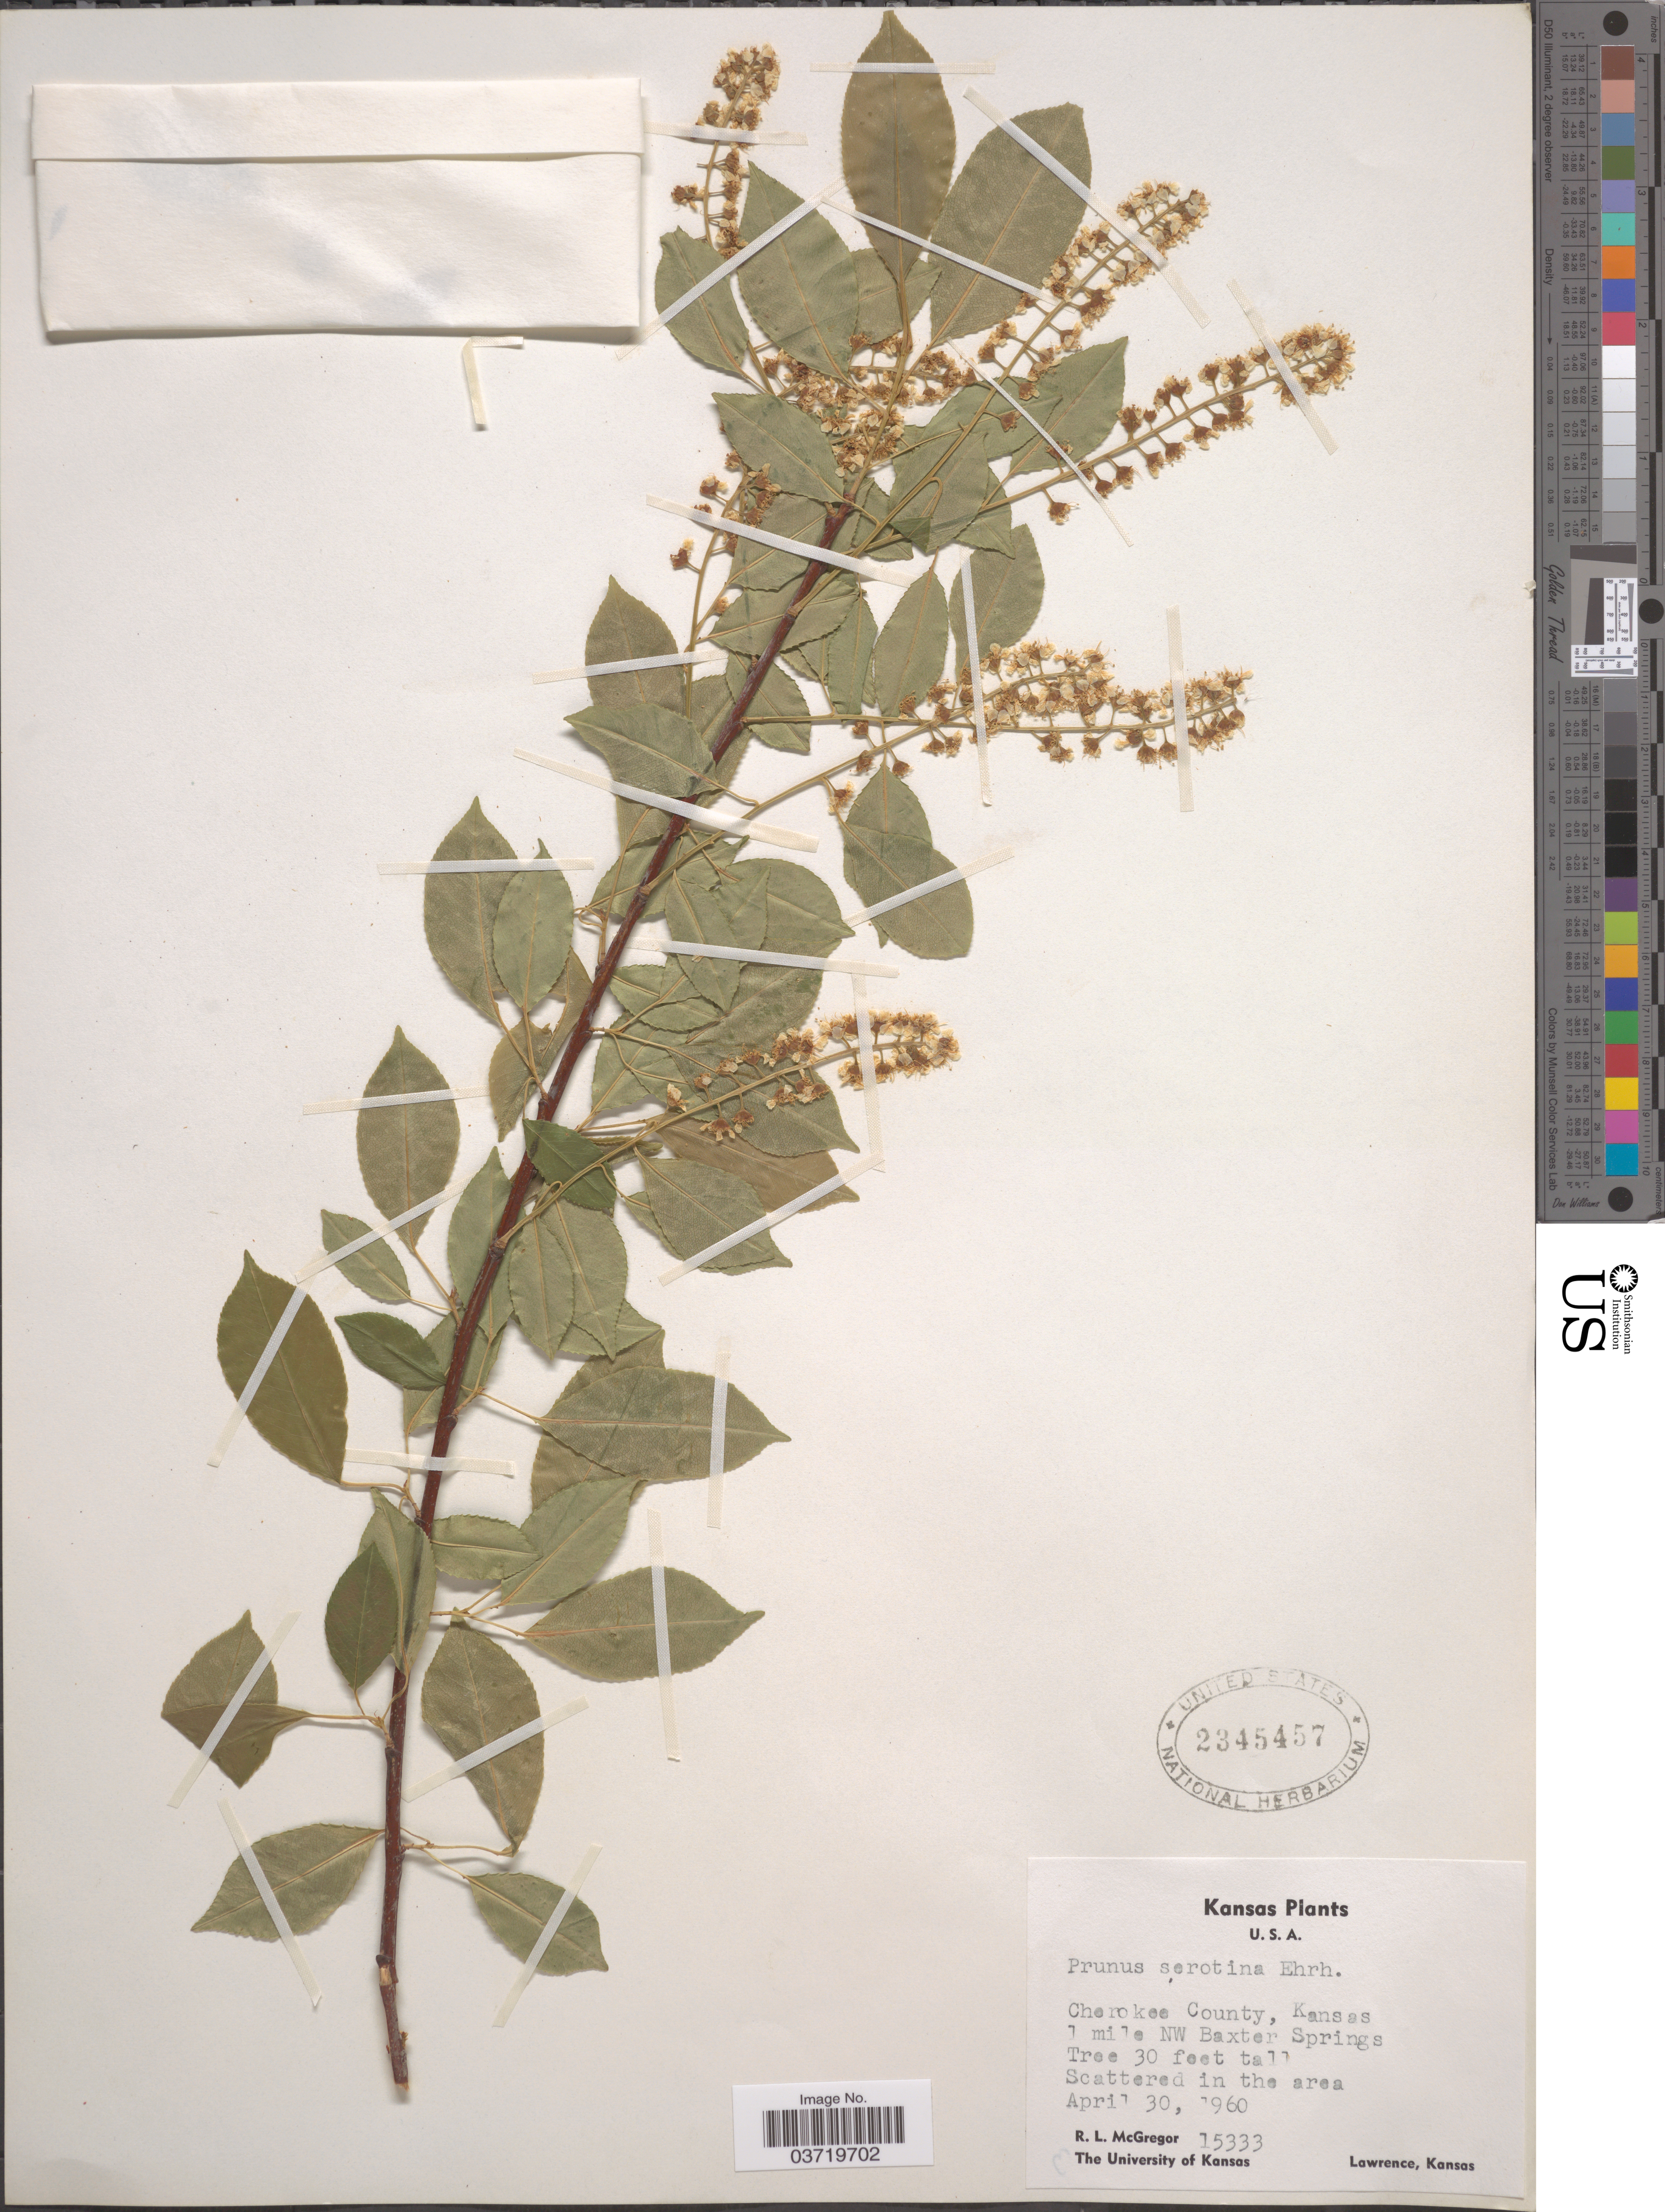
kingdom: Plantae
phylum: Tracheophyta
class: Magnoliopsida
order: Rosales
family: Rosaceae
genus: Prunus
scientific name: Prunus serotina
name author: Ehrh.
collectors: R. McGregor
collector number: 15333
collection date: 1960-04-30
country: United States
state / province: Kansas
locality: Cherokee County, 1 mile NW Baxter Springs.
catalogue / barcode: US 2345457